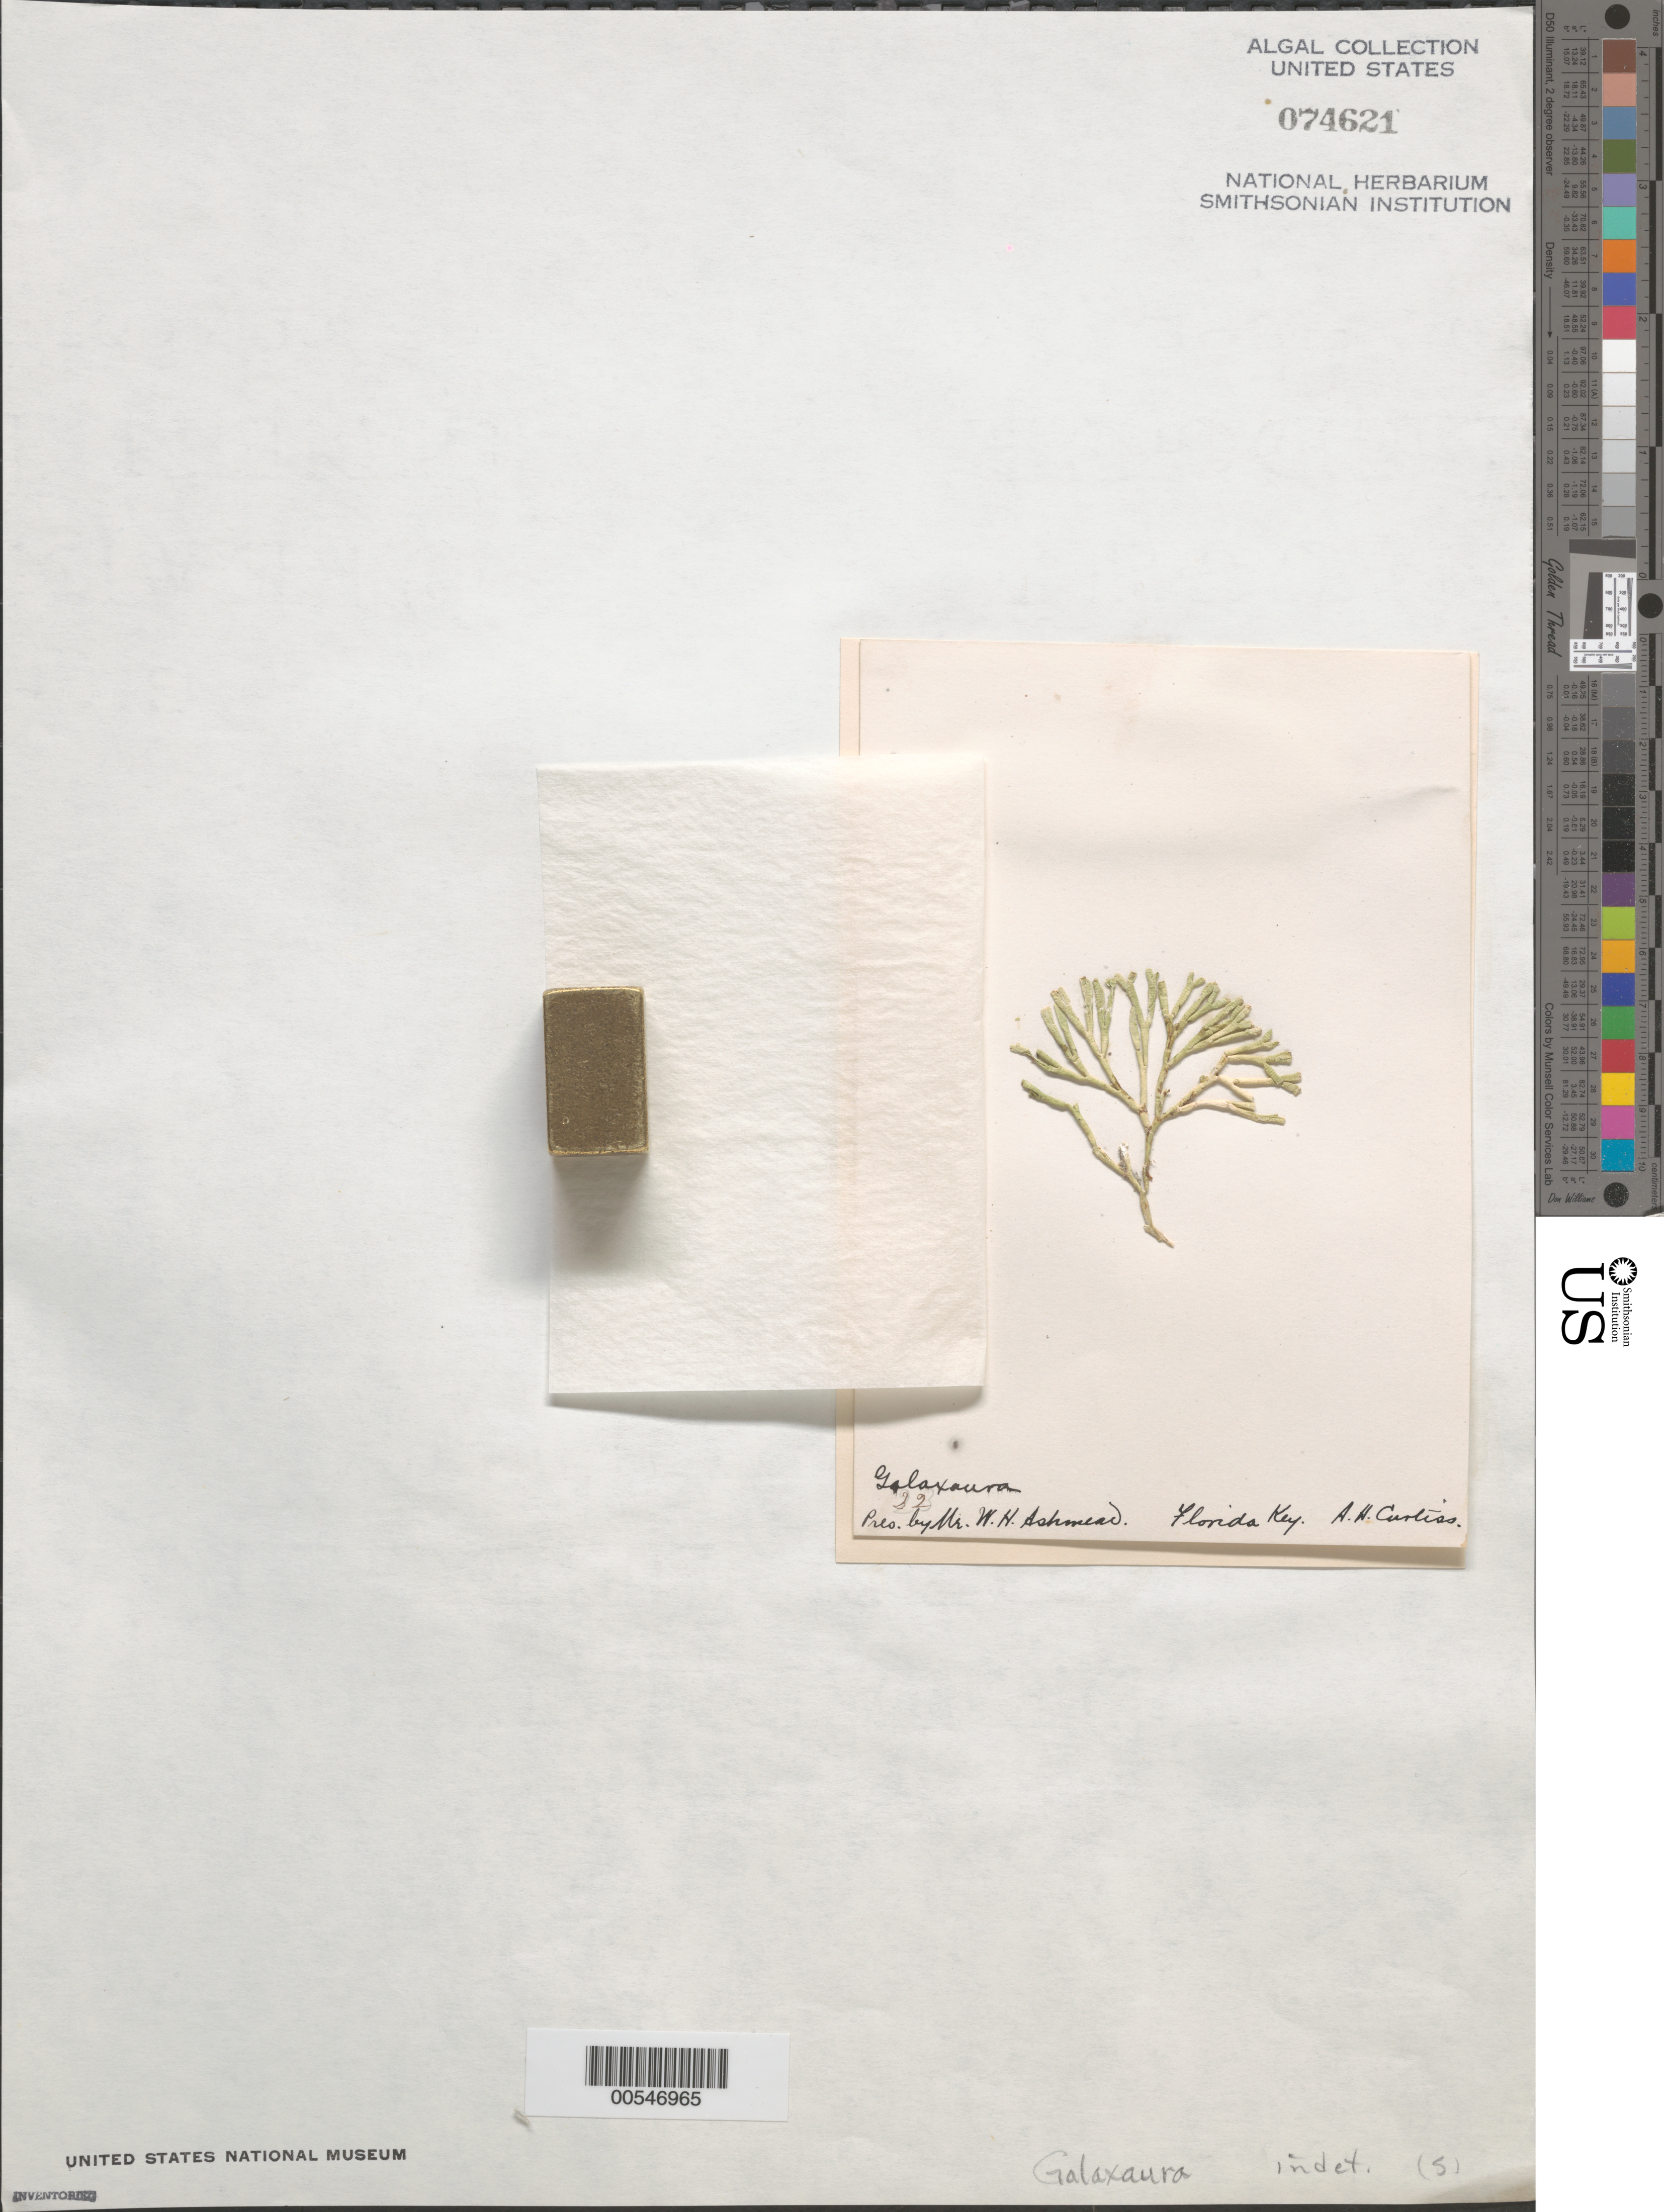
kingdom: Plantae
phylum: Rhodophyta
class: Florideophyceae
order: Nemaliales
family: Galaxauraceae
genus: Galaxaura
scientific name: Galaxaura sp.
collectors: A. H. Curtiss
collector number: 22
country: United States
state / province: Florida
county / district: Monroe County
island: Florida Keys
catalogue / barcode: US 74621